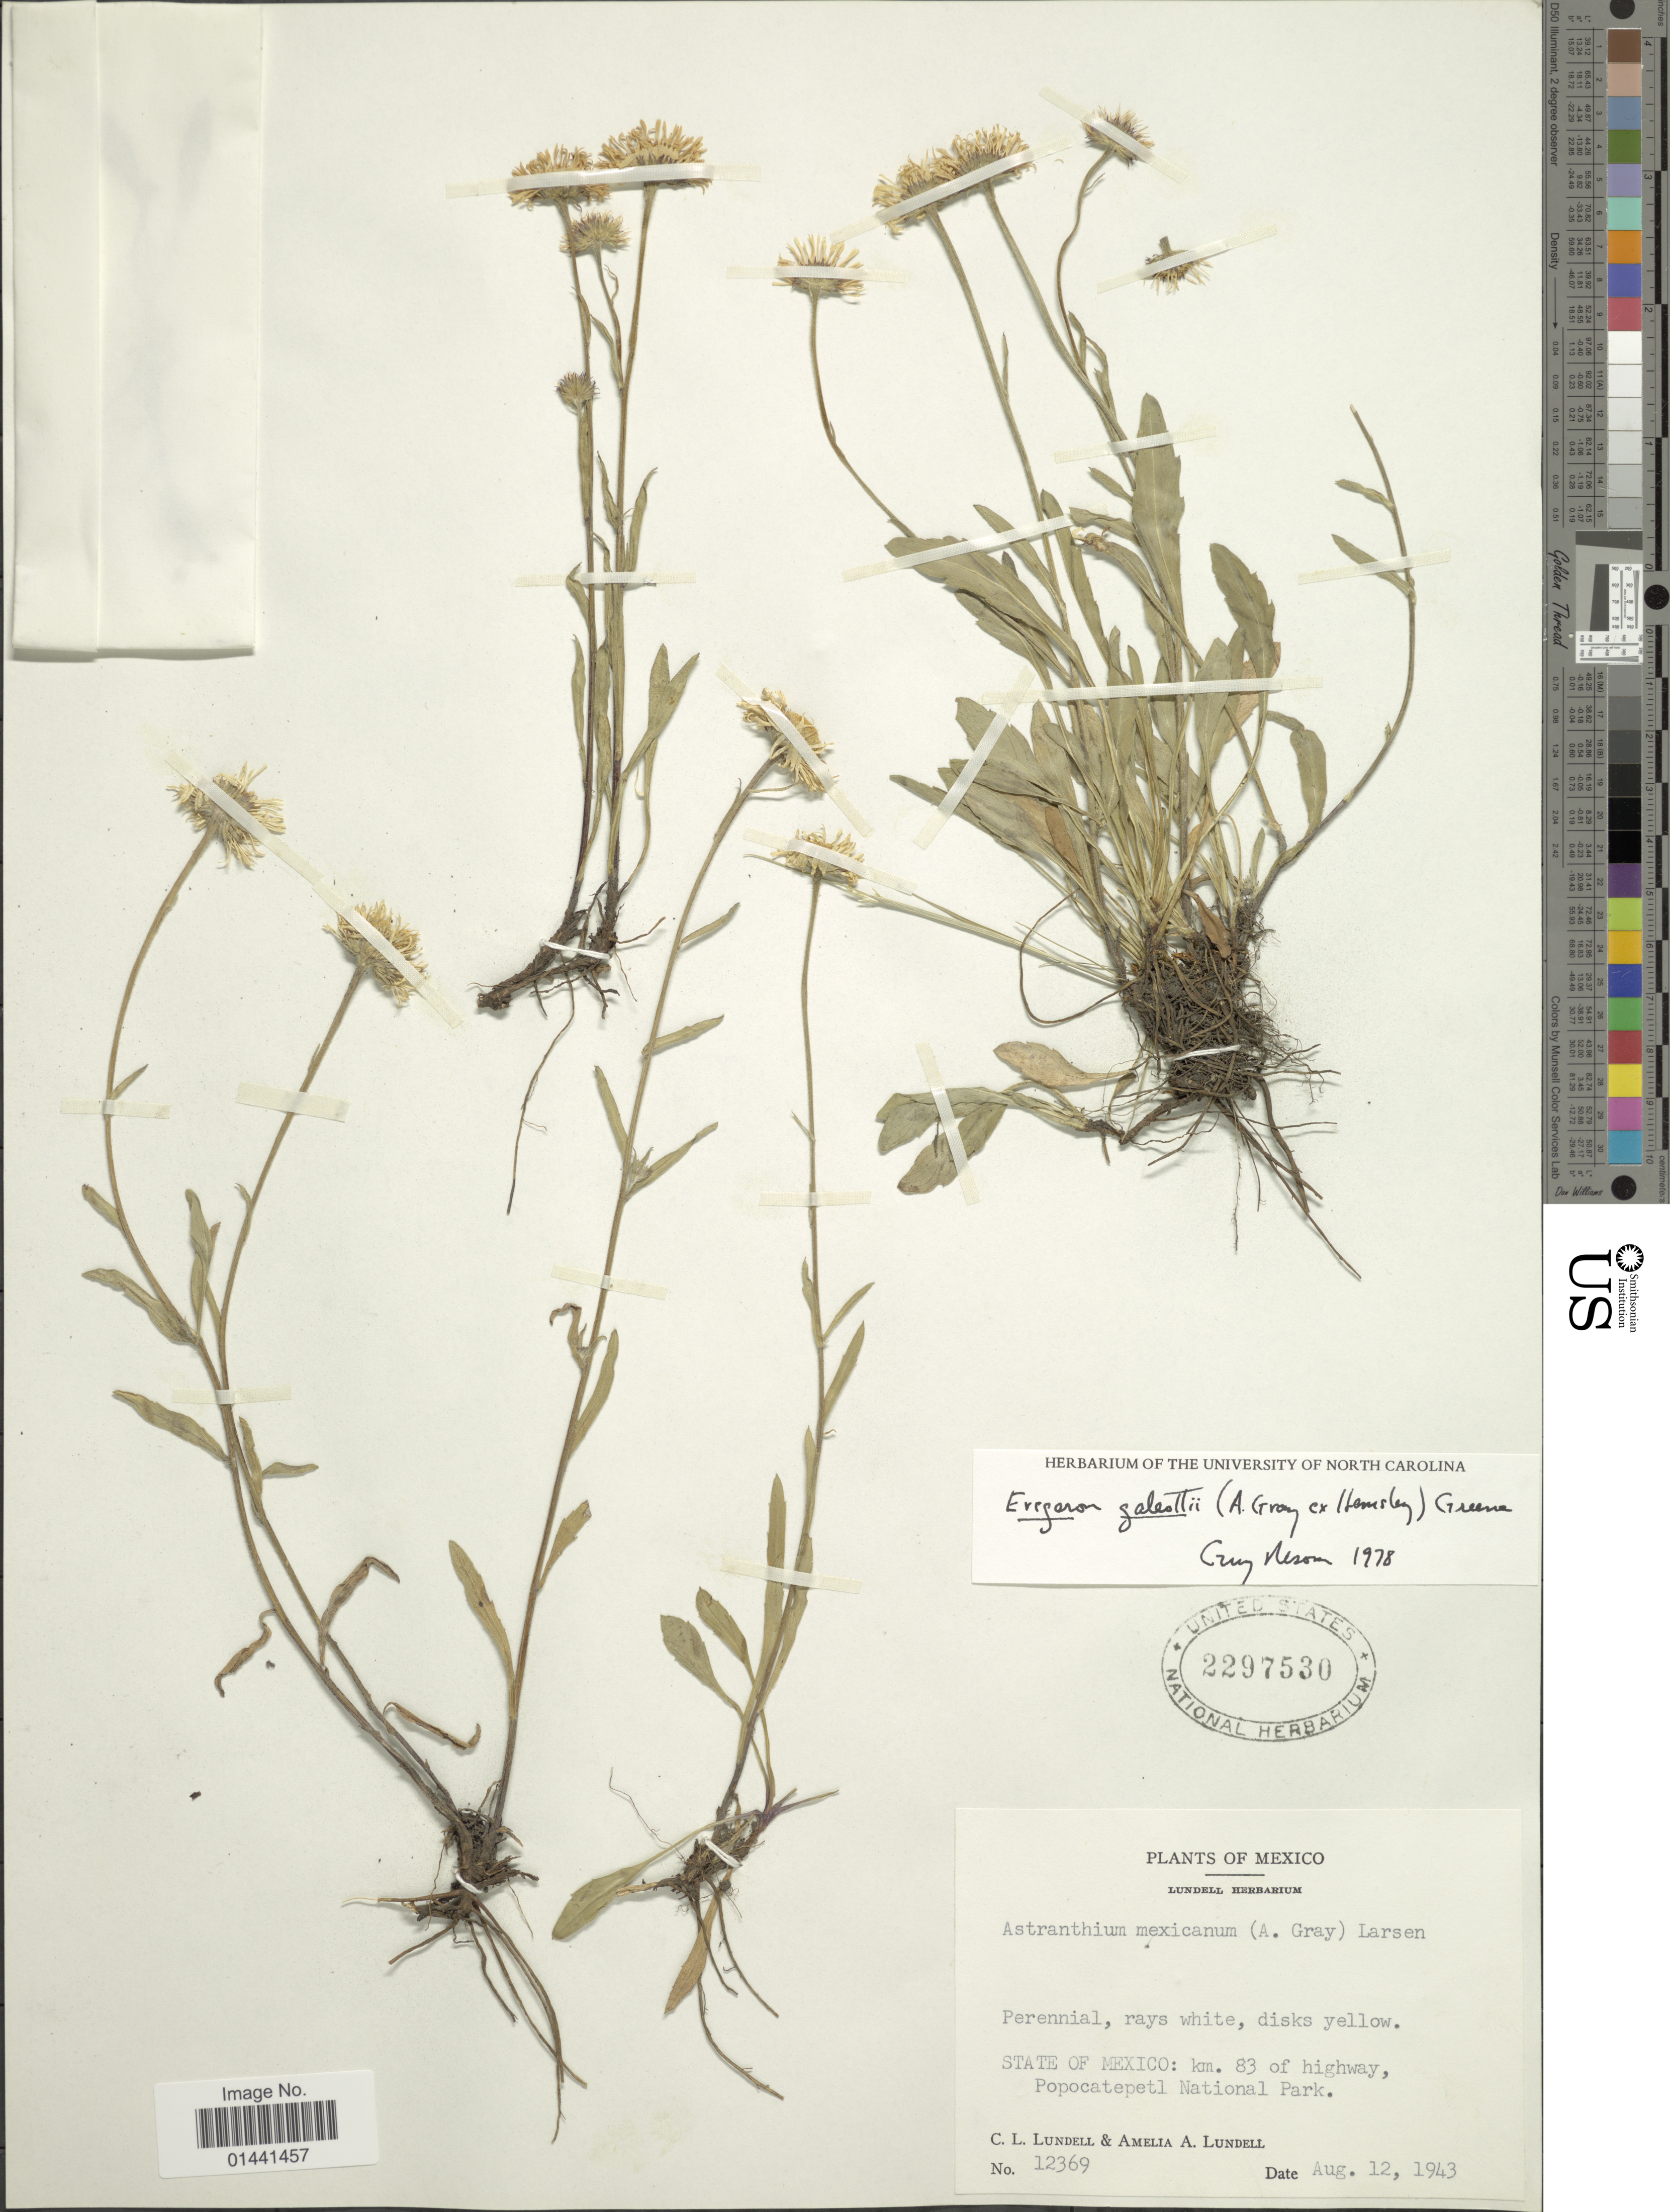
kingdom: Plantae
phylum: Tracheophyta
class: Magnoliopsida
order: Asterales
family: Asteraceae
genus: Erigeron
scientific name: Erigeron galeottii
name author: (A. Gray ex Hemsl.) Greene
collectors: C. L. Lundell & A. A. Lundell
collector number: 12369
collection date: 1943-08-12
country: Mexico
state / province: México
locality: Km. 83 of highway, Popocatepetl National Park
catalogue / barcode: US 2297530